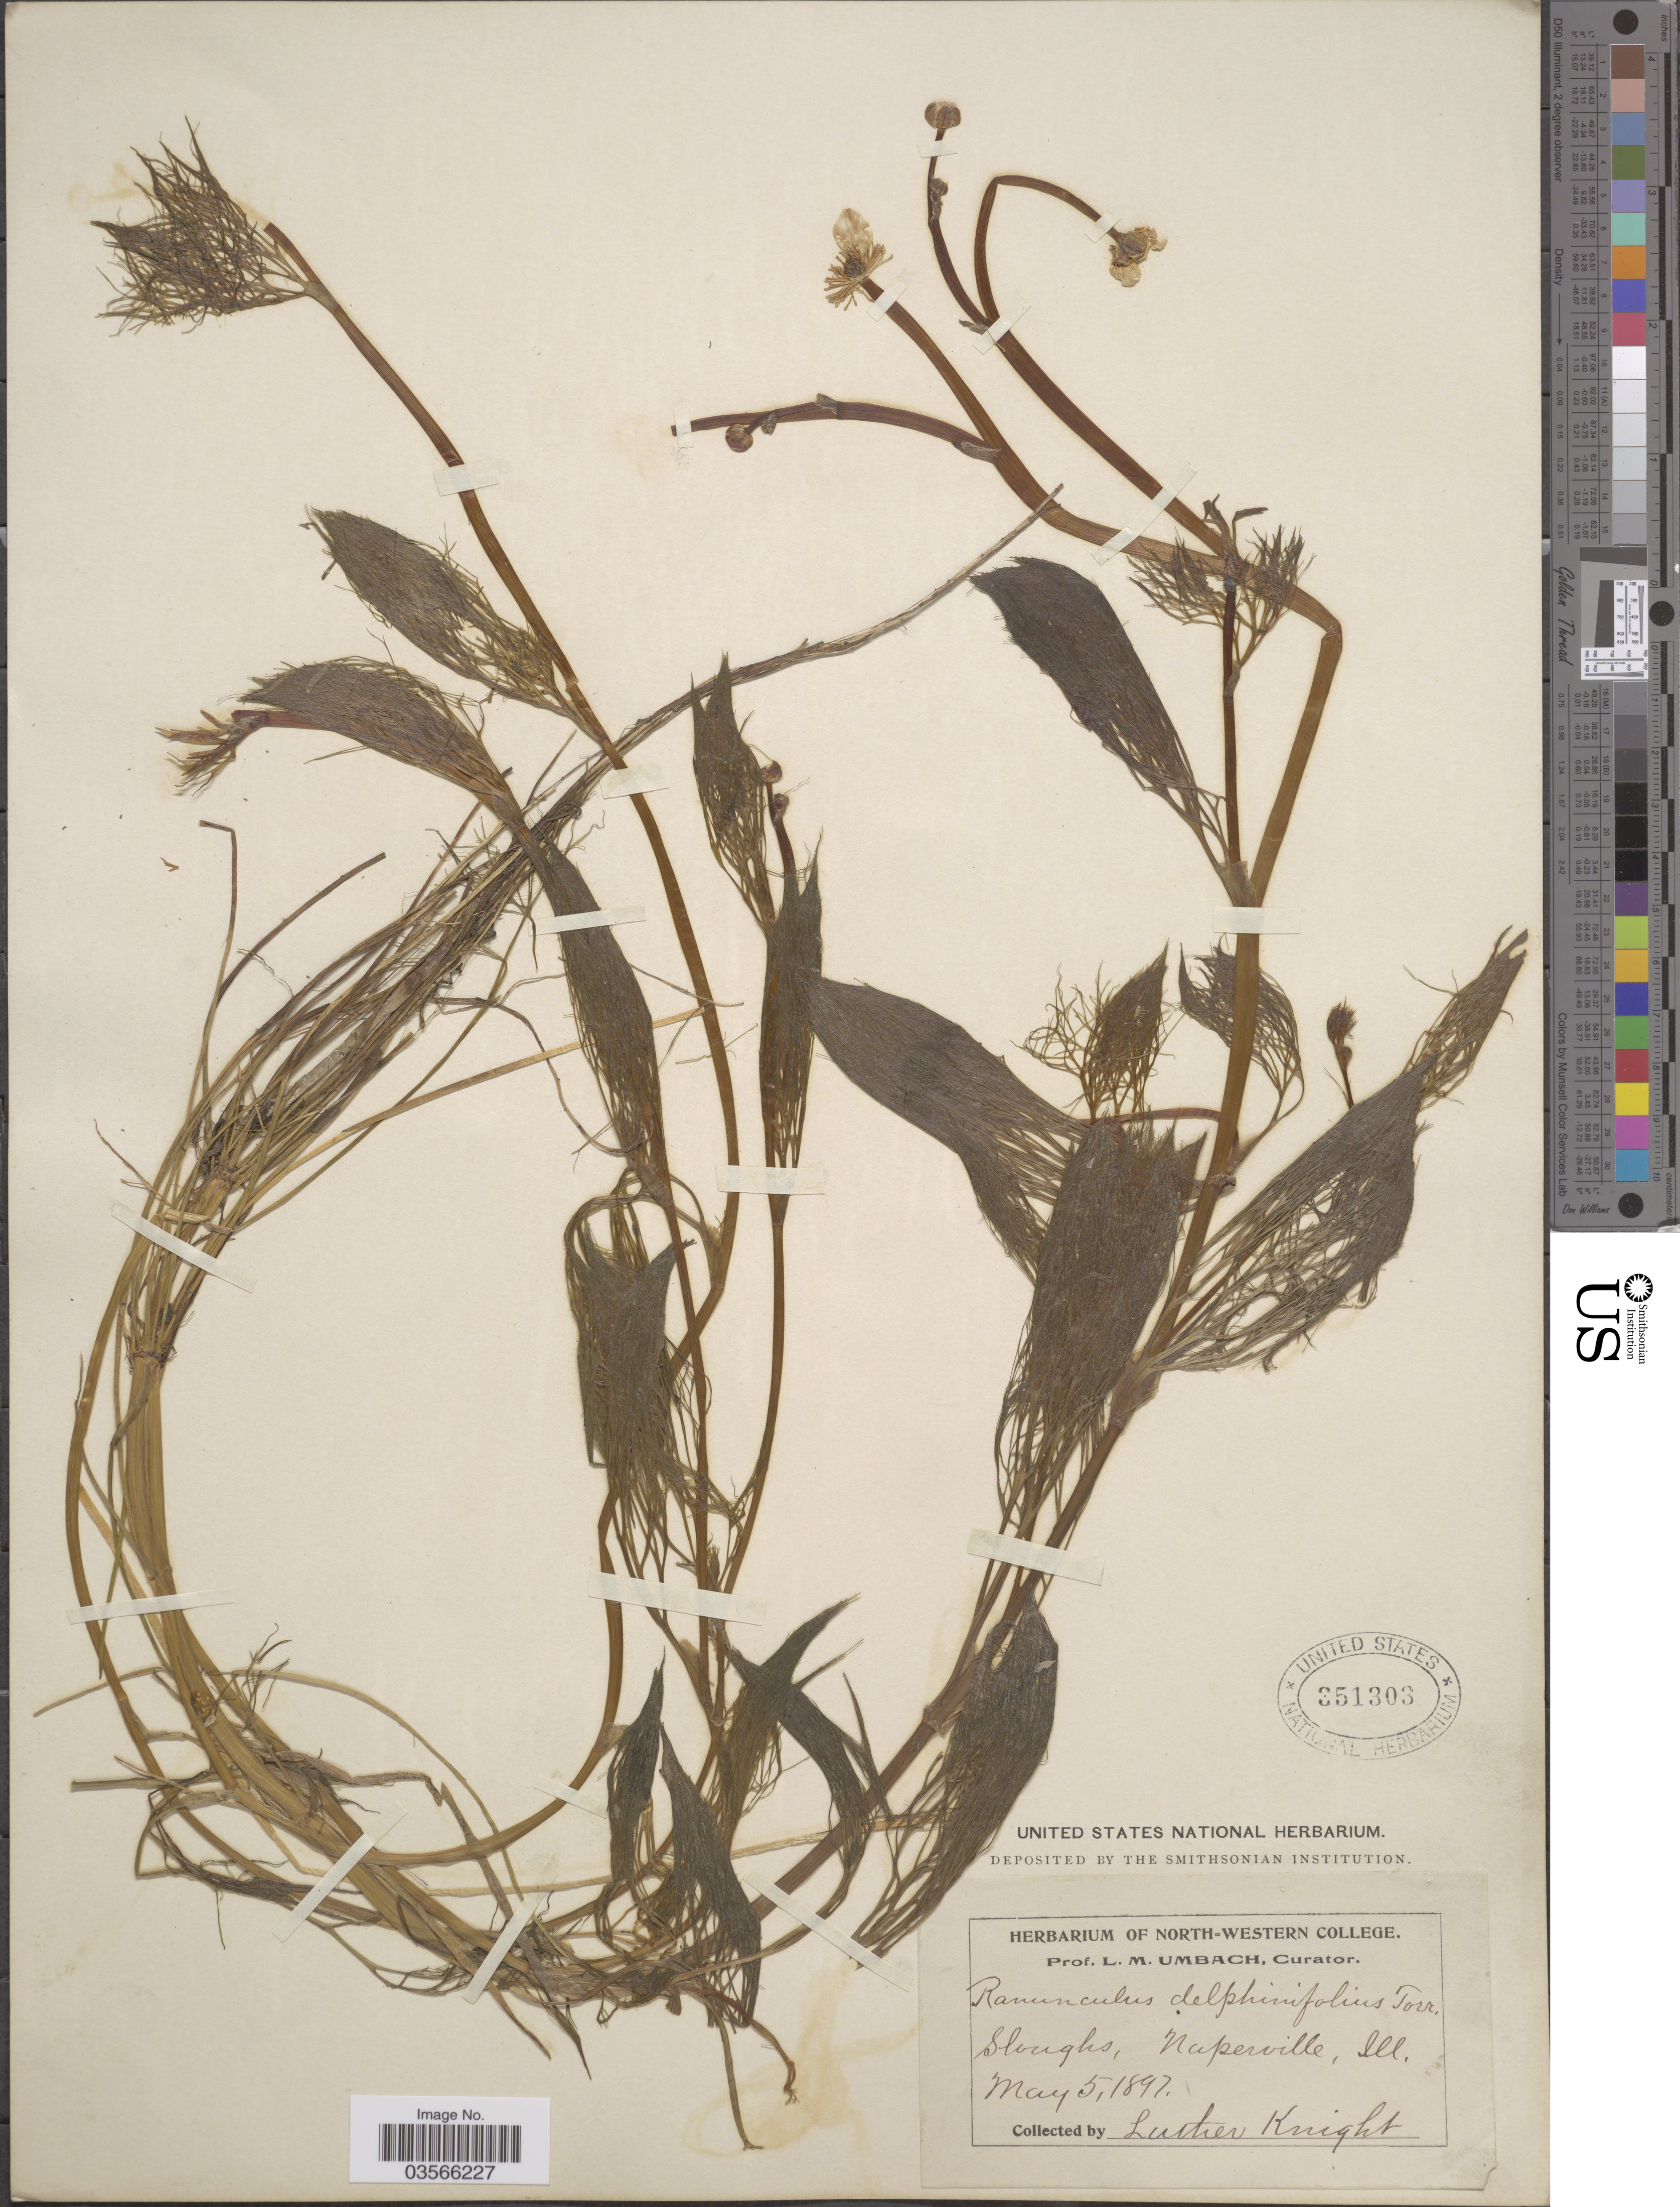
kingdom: Plantae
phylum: Tracheophyta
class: Magnoliopsida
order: Ranunculales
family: Ranunculaceae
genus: Ranunculus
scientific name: Ranunculus flabellaris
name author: Raf.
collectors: L. Knight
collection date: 1897-05-05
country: United States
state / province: Illinois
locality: Sloughs, Naperville.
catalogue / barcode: US 351303